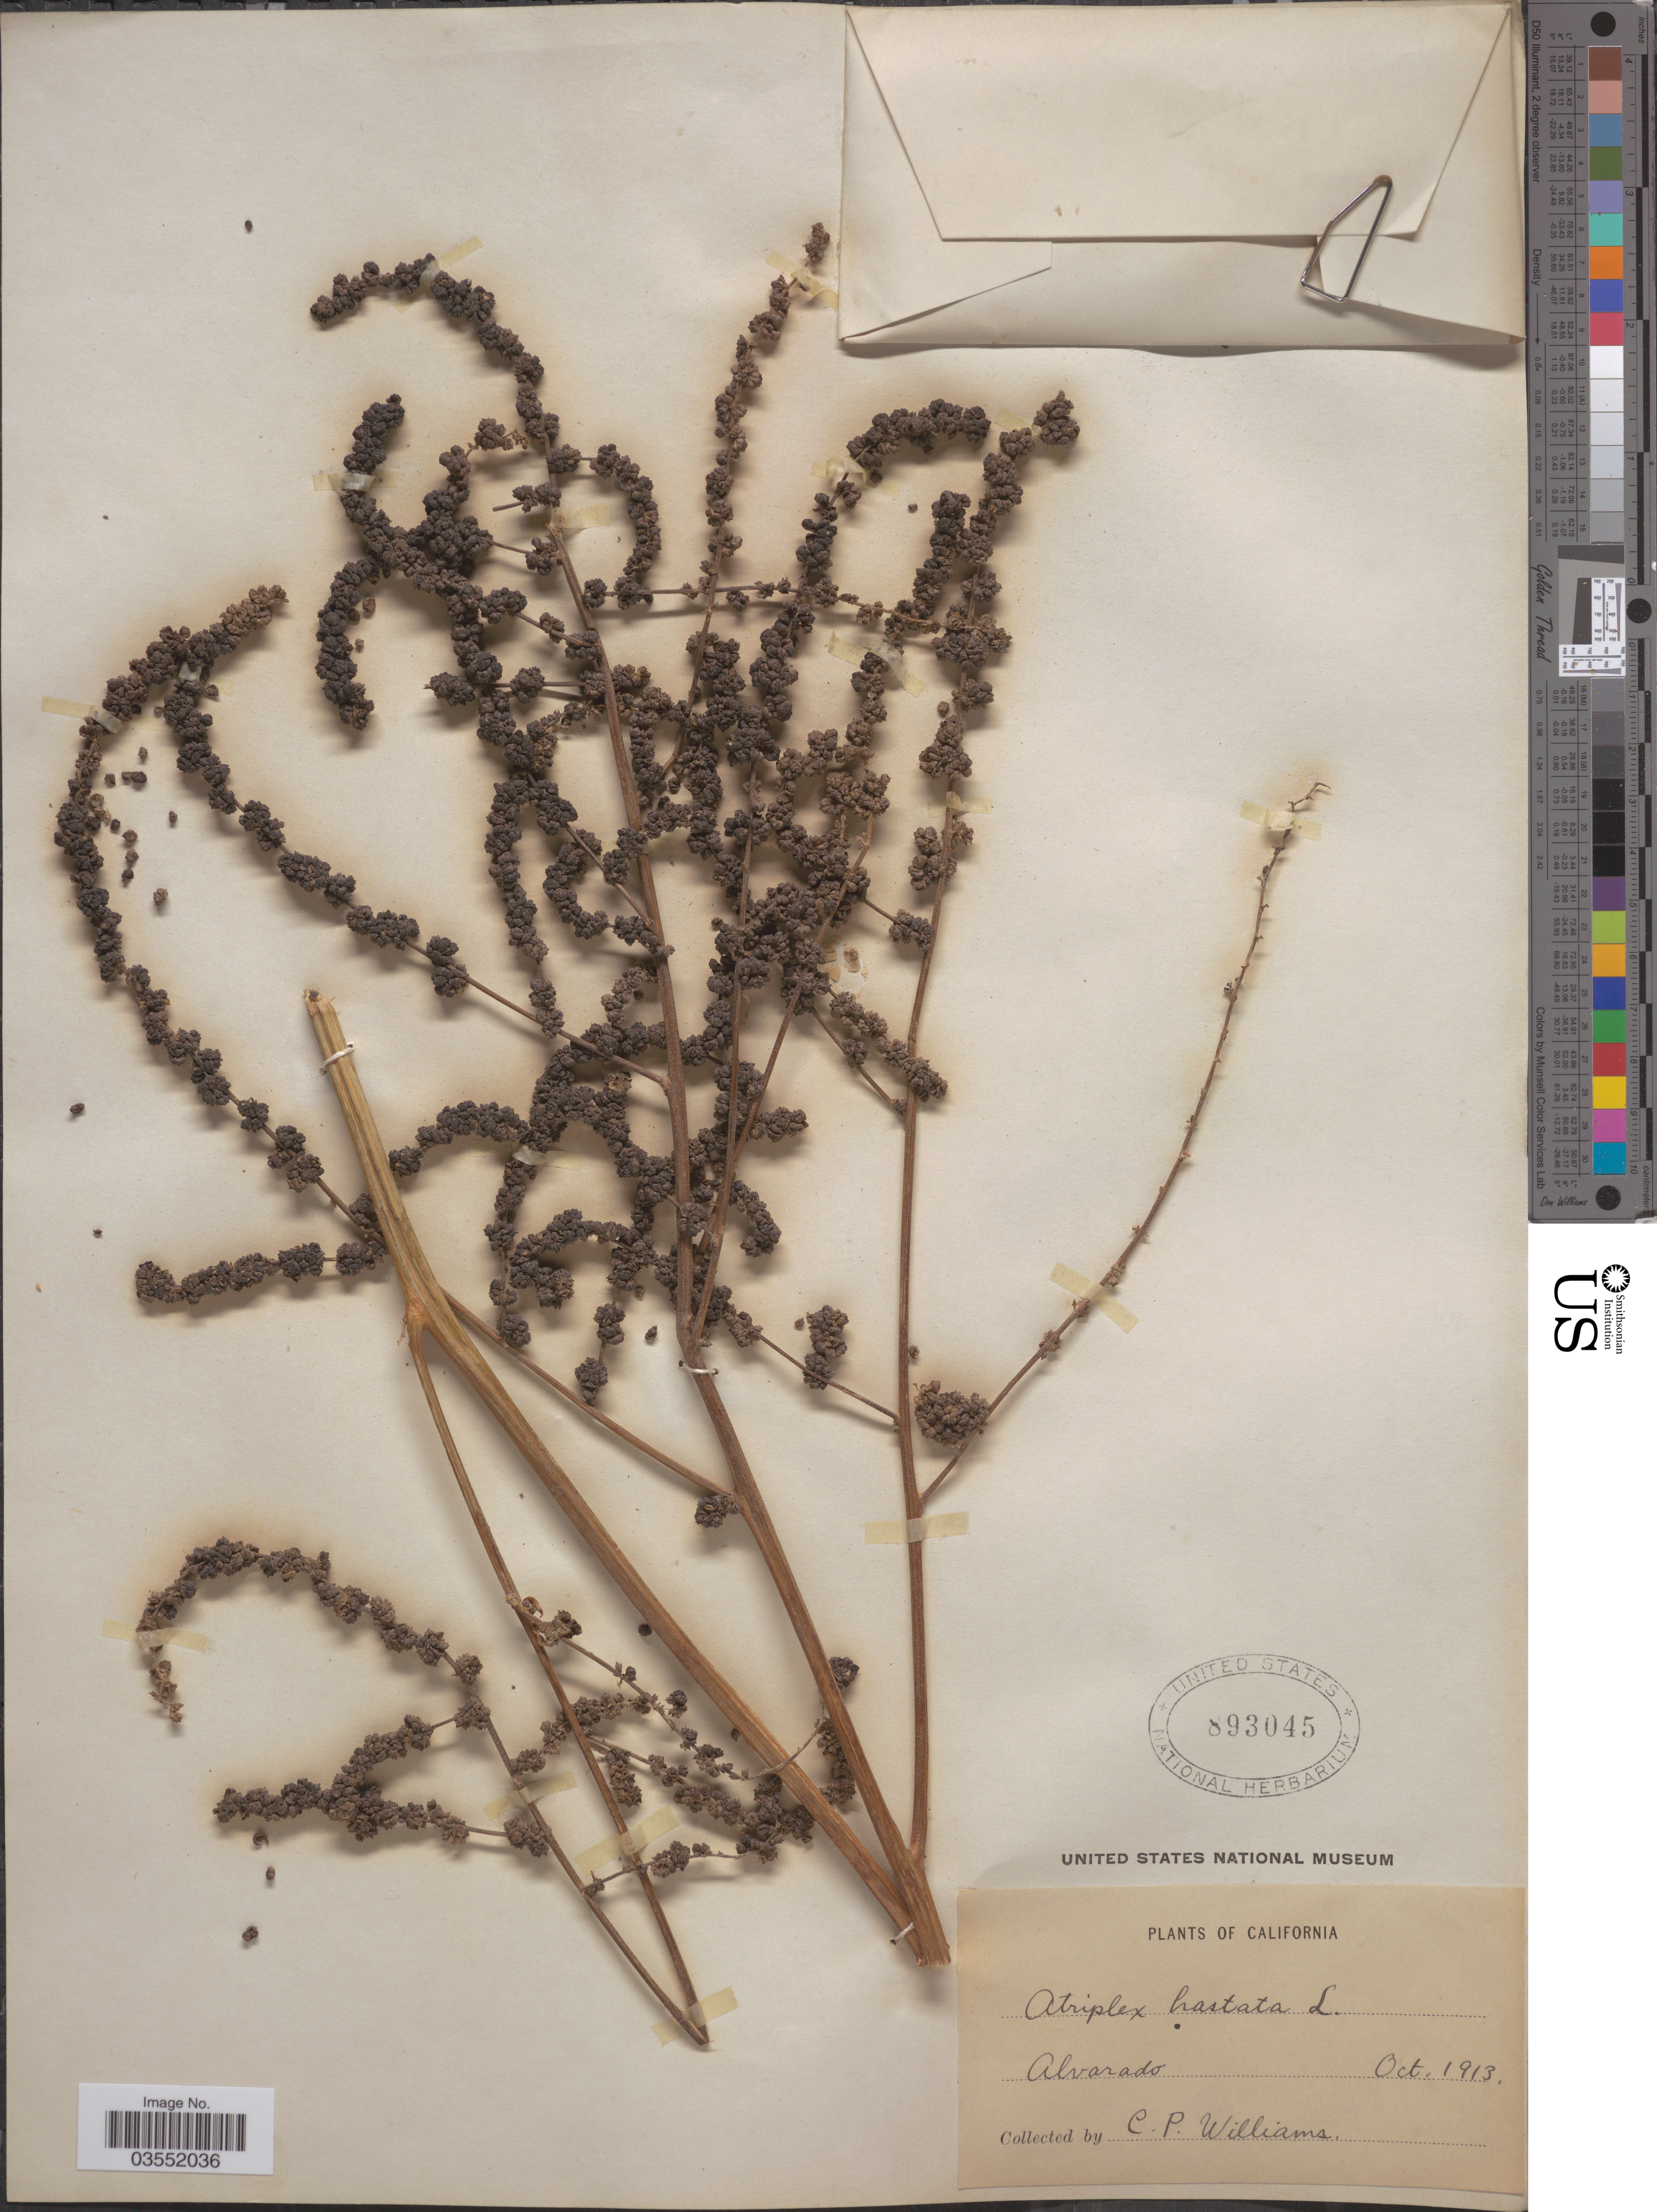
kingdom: Plantae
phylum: Tracheophyta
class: Magnoliopsida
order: Caryophyllales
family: Amaranthaceae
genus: Atriplex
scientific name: Atriplex hastata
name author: L.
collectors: C. Williams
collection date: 1913-10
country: United States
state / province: California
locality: Alvarado.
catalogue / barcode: US 893045